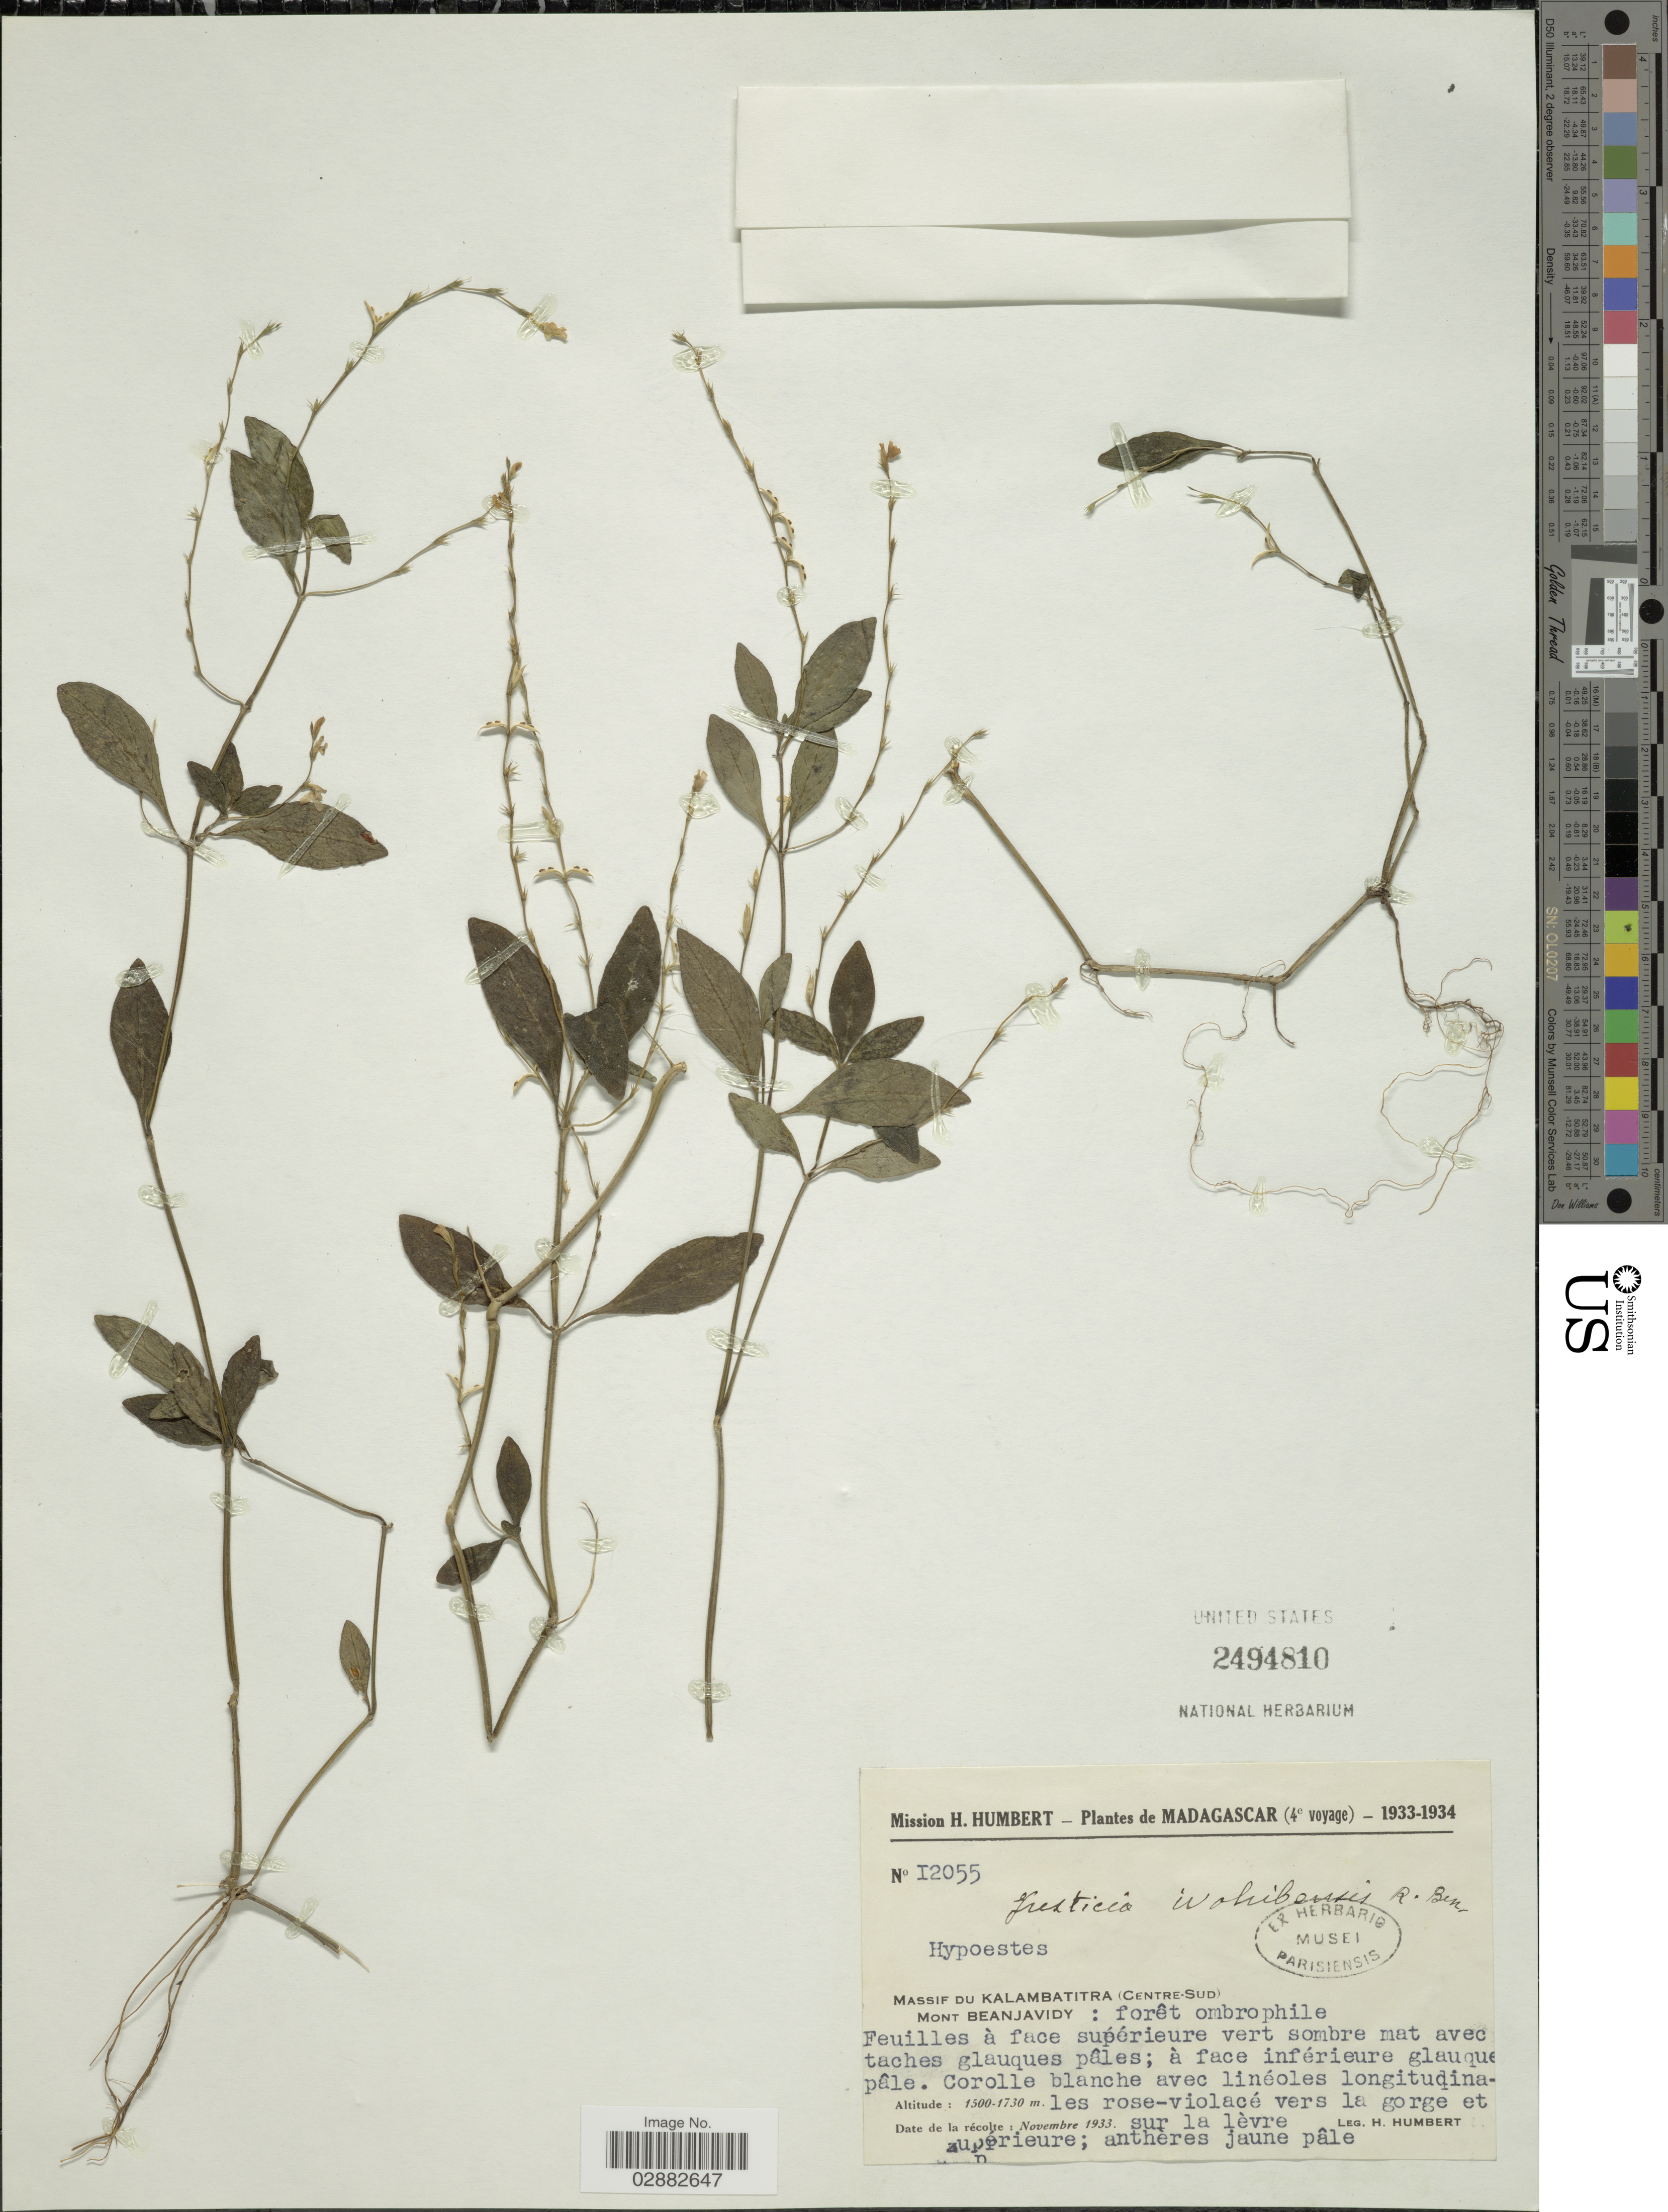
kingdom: Plantae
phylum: Tracheophyta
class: Magnoliopsida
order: Lamiales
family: Acanthaceae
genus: Justicia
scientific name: Justicia ivohibensis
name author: Benoist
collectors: H. Humbert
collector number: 12055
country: Madagascar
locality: Massif du Kalambatitra (Centre-Sud), Mont Beanjavidy.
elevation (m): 1500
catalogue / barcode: US 2494810